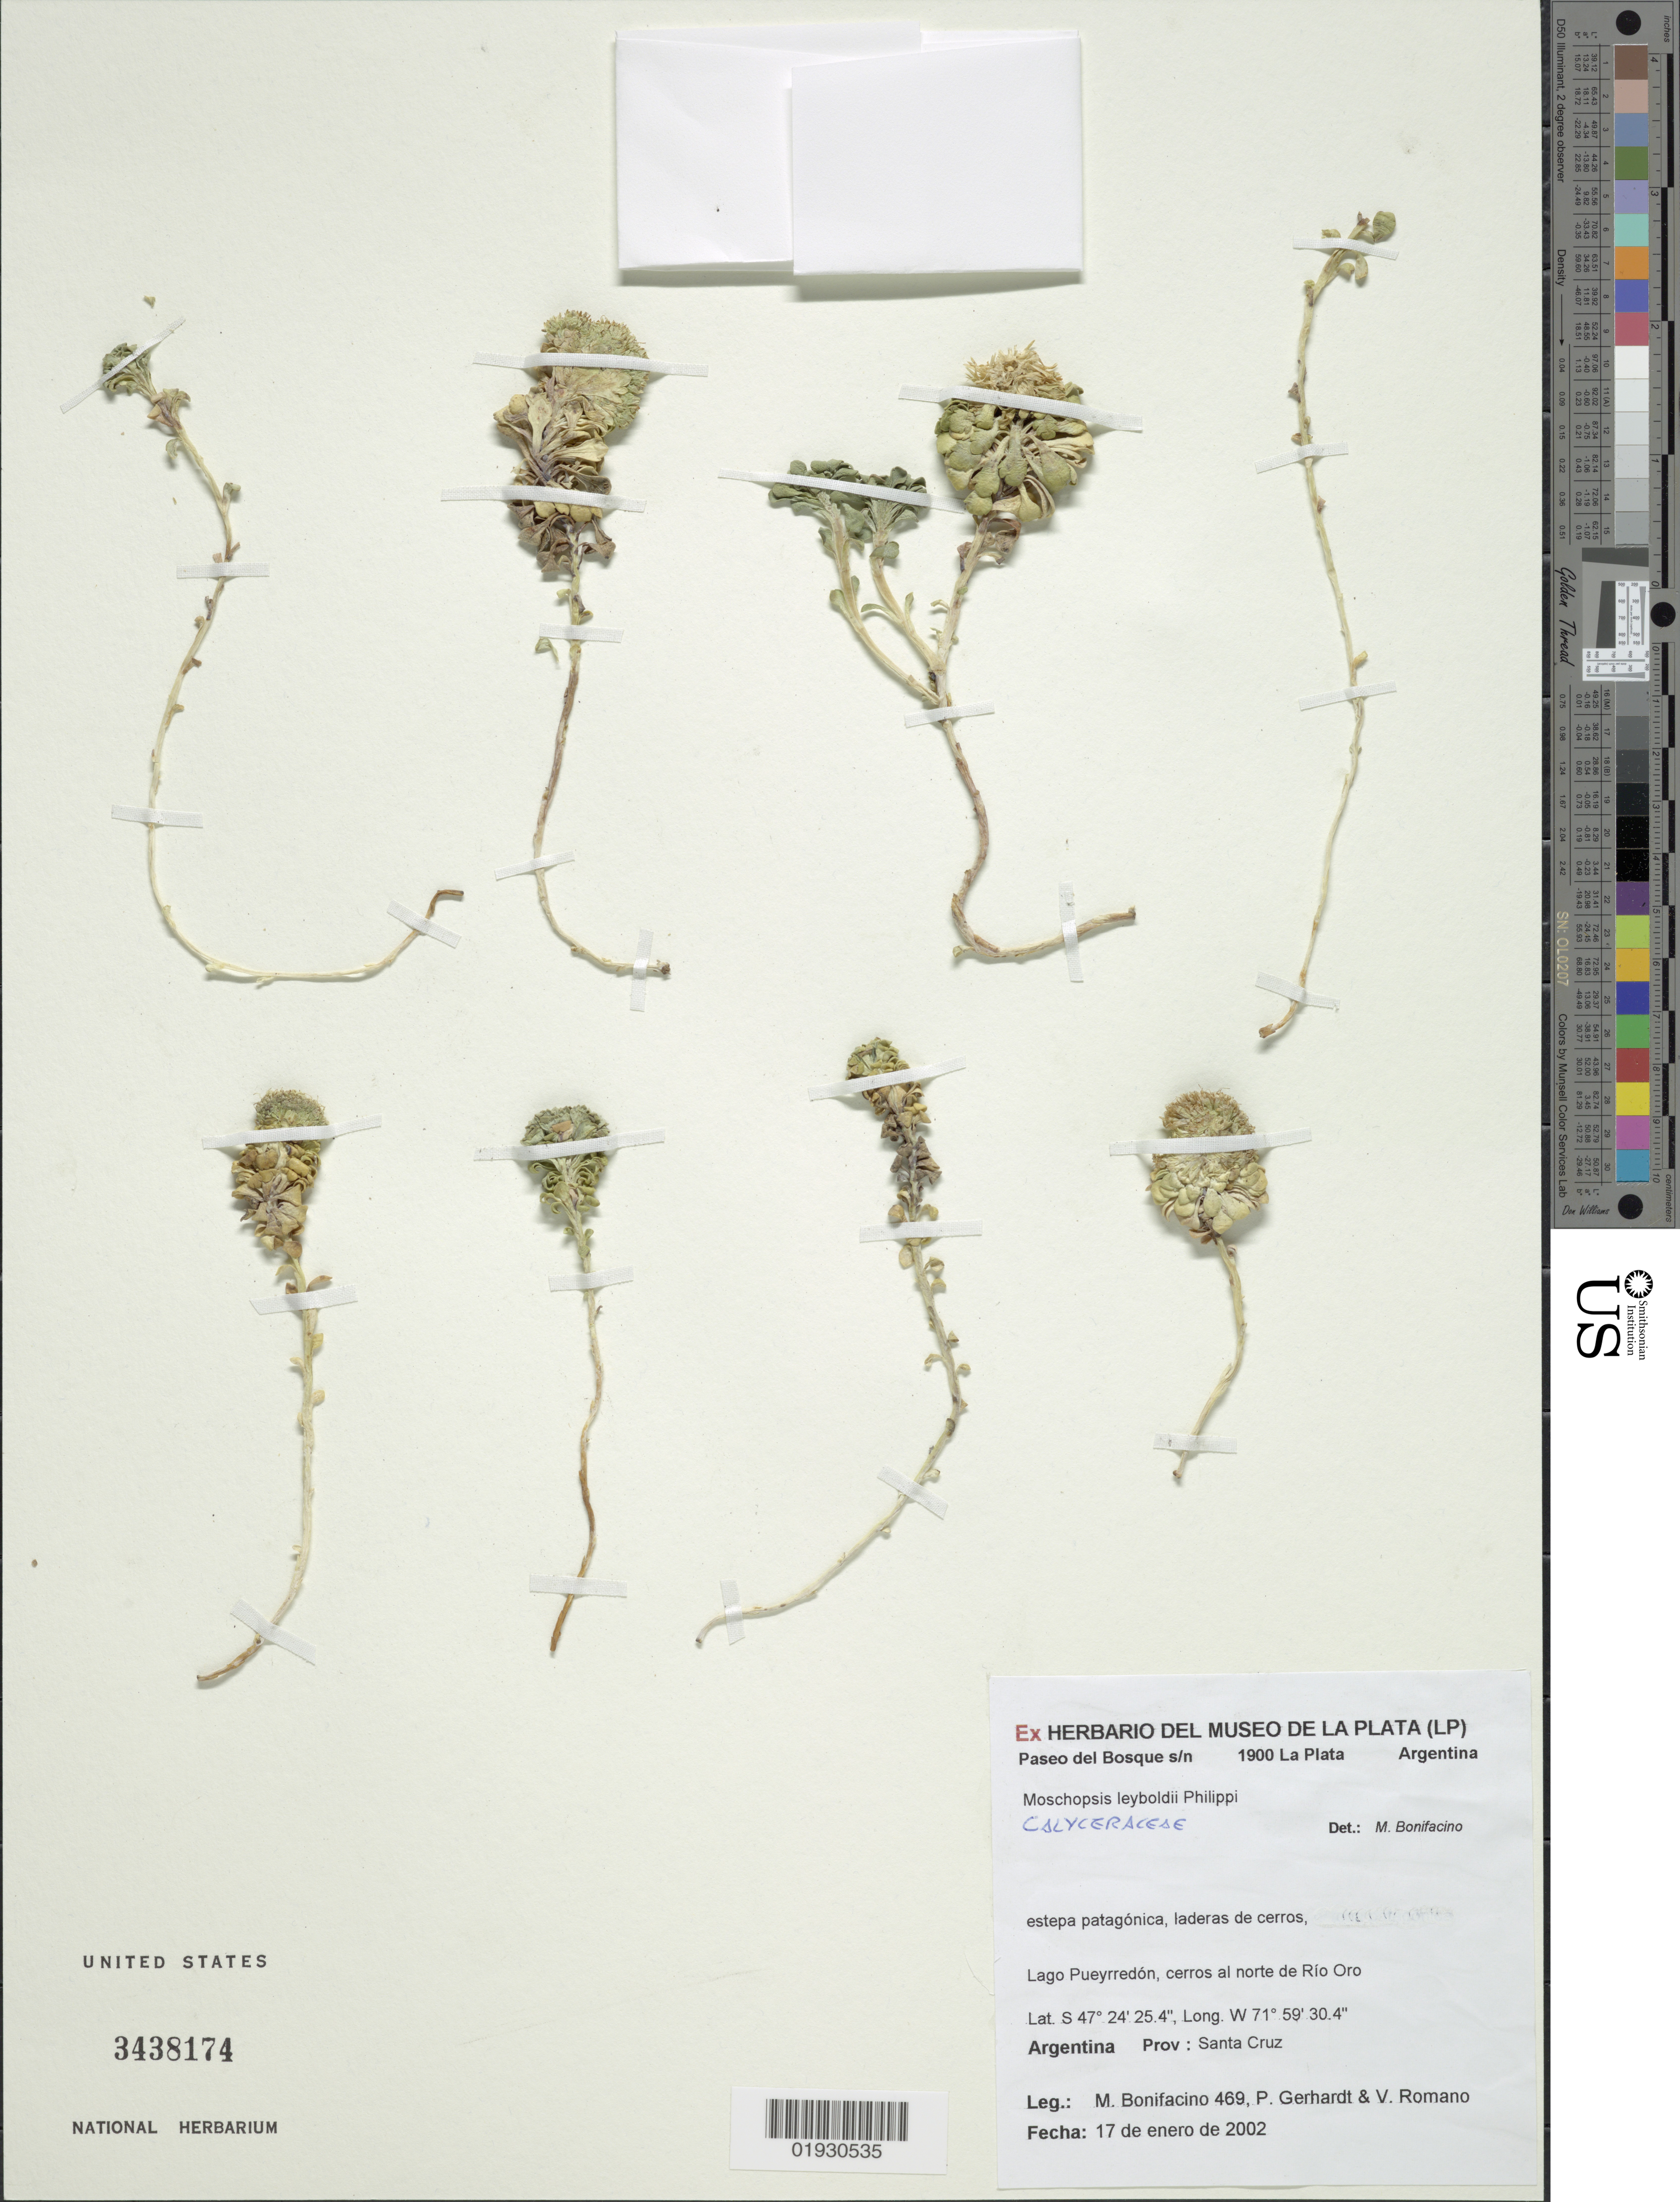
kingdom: Plantae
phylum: Tracheophyta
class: Magnoliopsida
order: Asterales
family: Calyceraceae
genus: Moschopsis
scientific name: Moschopsis leyboldii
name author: Phil.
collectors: M. Bonifacino, P. Gerhardt & V. Romano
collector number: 0469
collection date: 2002-01-17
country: Argentina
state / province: Santa Cruz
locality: Lago Pueyrredón, cerros al norte de Río Oro.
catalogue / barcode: US 3438174